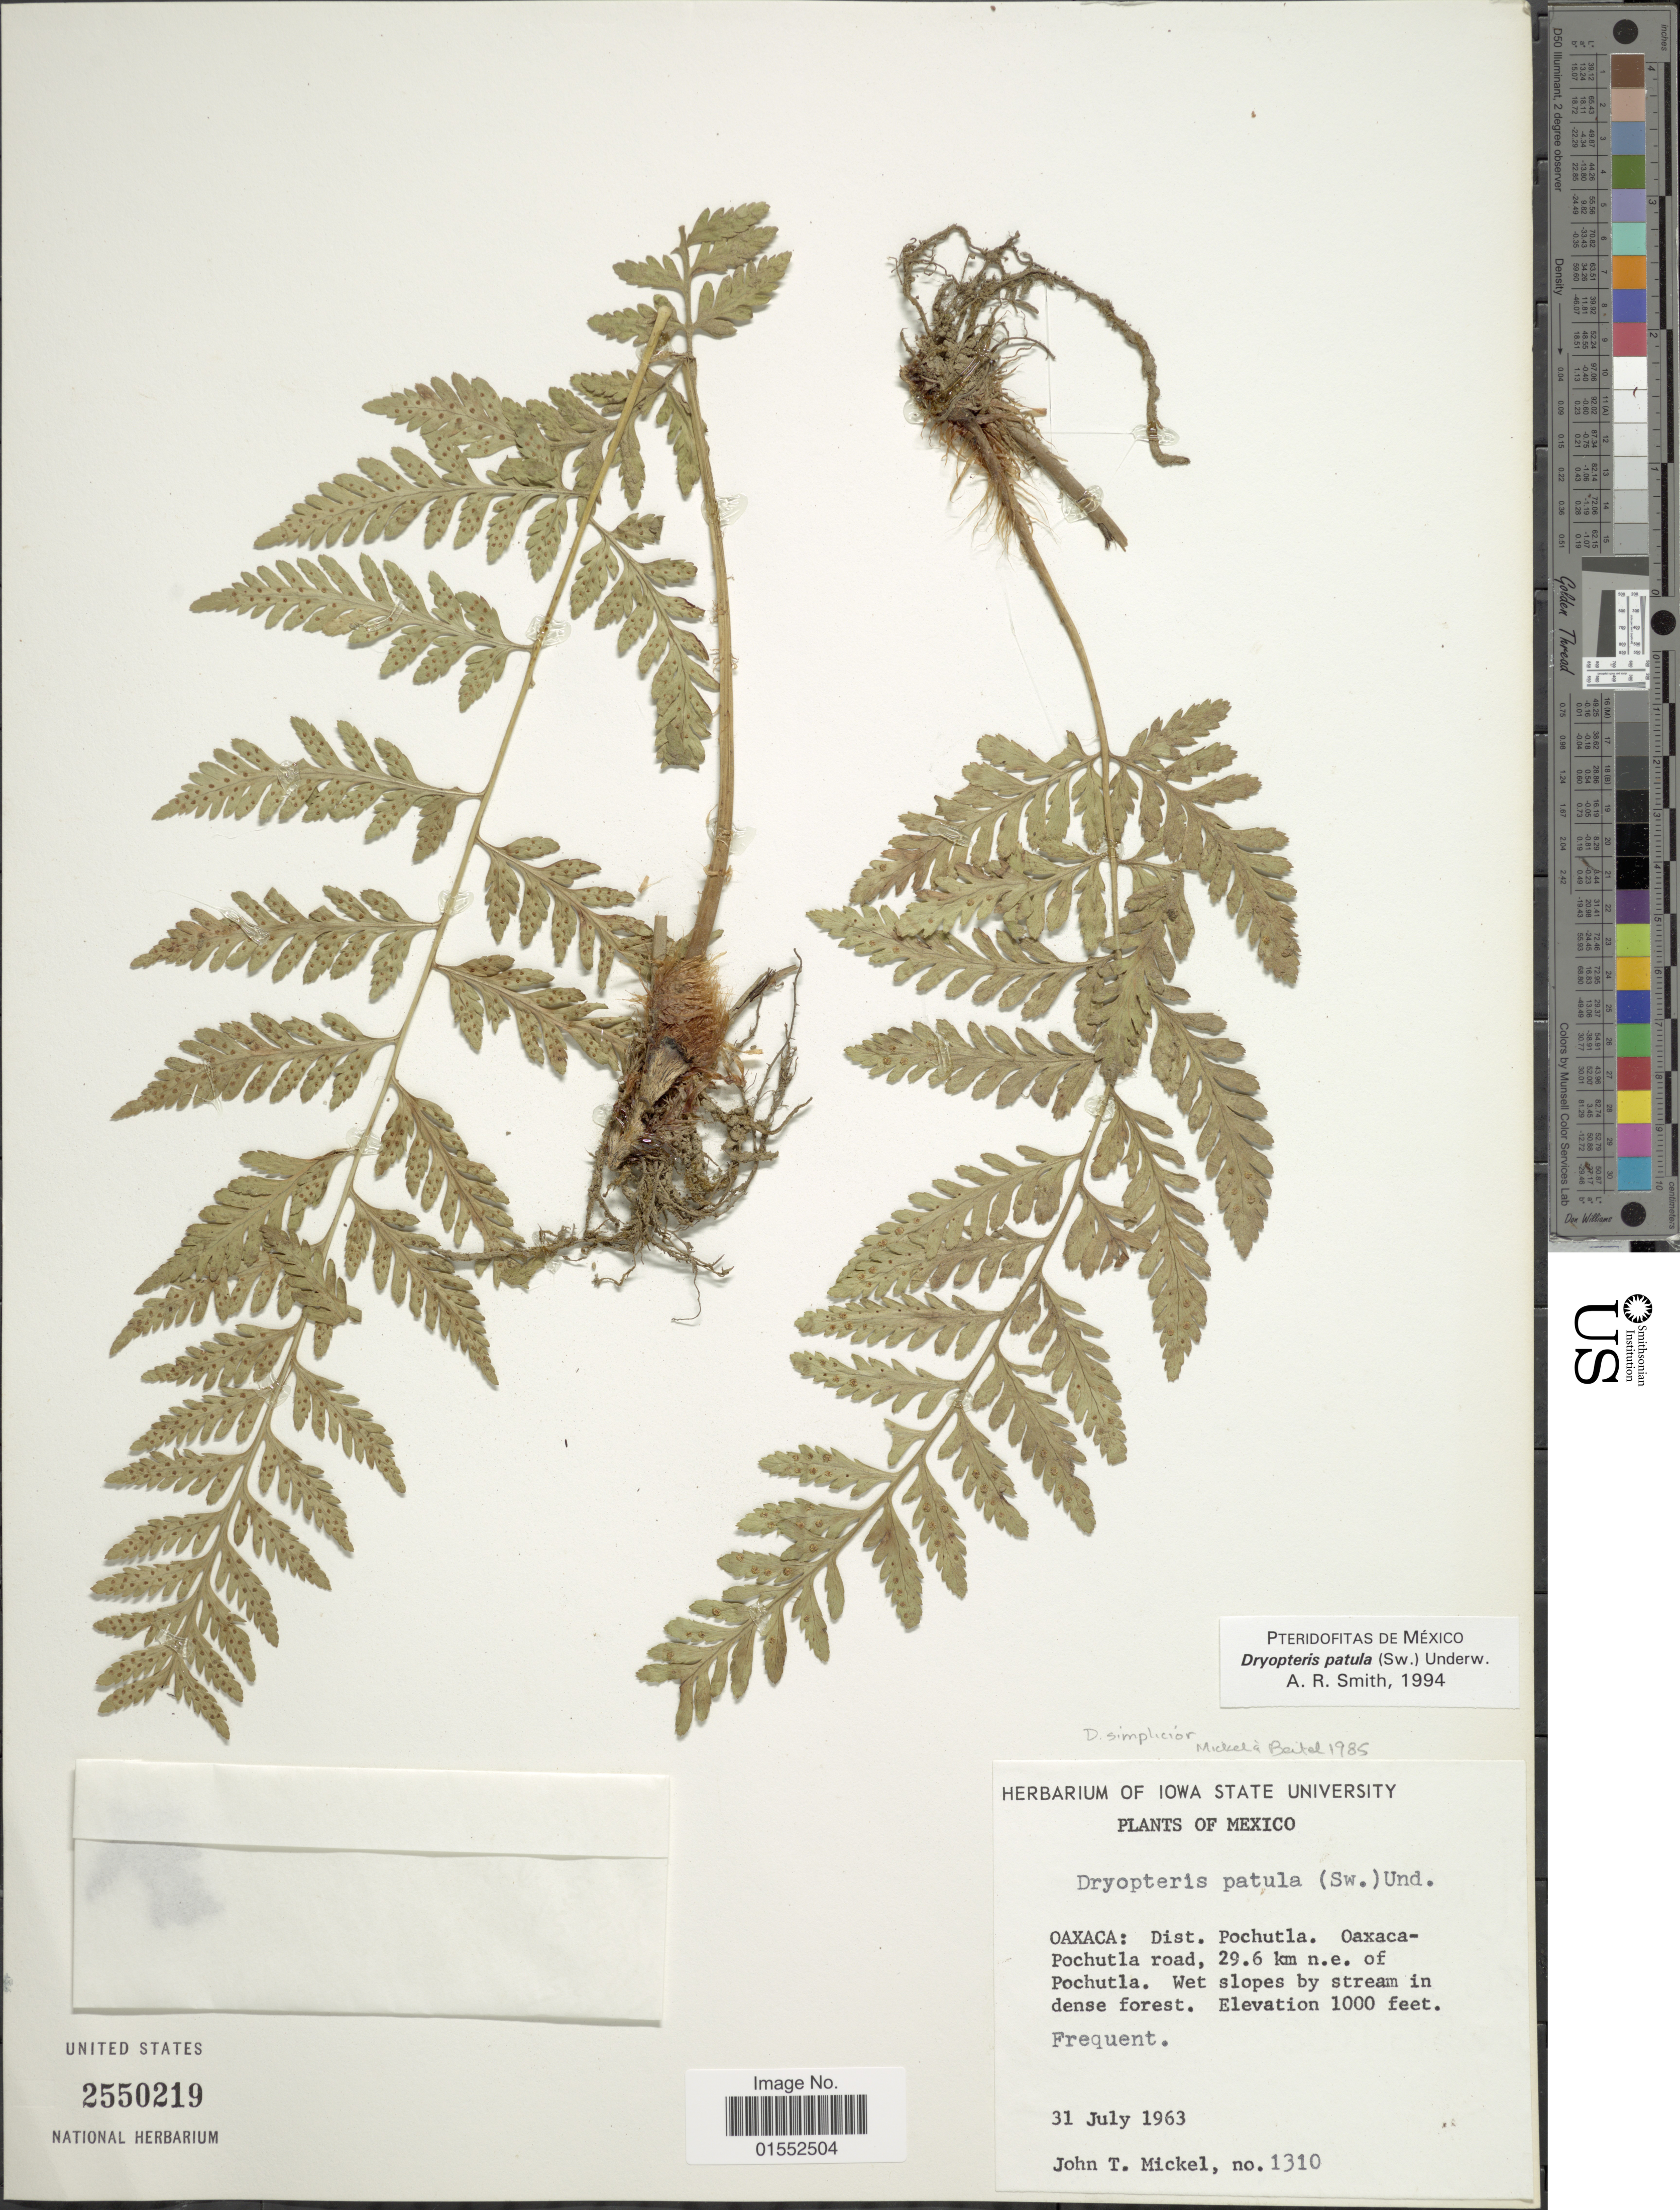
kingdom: Plantae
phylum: Tracheophyta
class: Polypodiopsida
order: Polypodiales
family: Dryopteridaceae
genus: Dryopteris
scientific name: Dryopteris patula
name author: (Sw.) Underw.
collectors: J. T. Mickel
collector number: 1310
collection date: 1963-07-31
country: Mexico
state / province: Oaxaca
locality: Mexico. Oaxaca: Dist. Pochutla. Oaxaca-Pochutla road, 29.6 km n.e. of Pochutla.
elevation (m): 305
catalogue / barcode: US 2550219